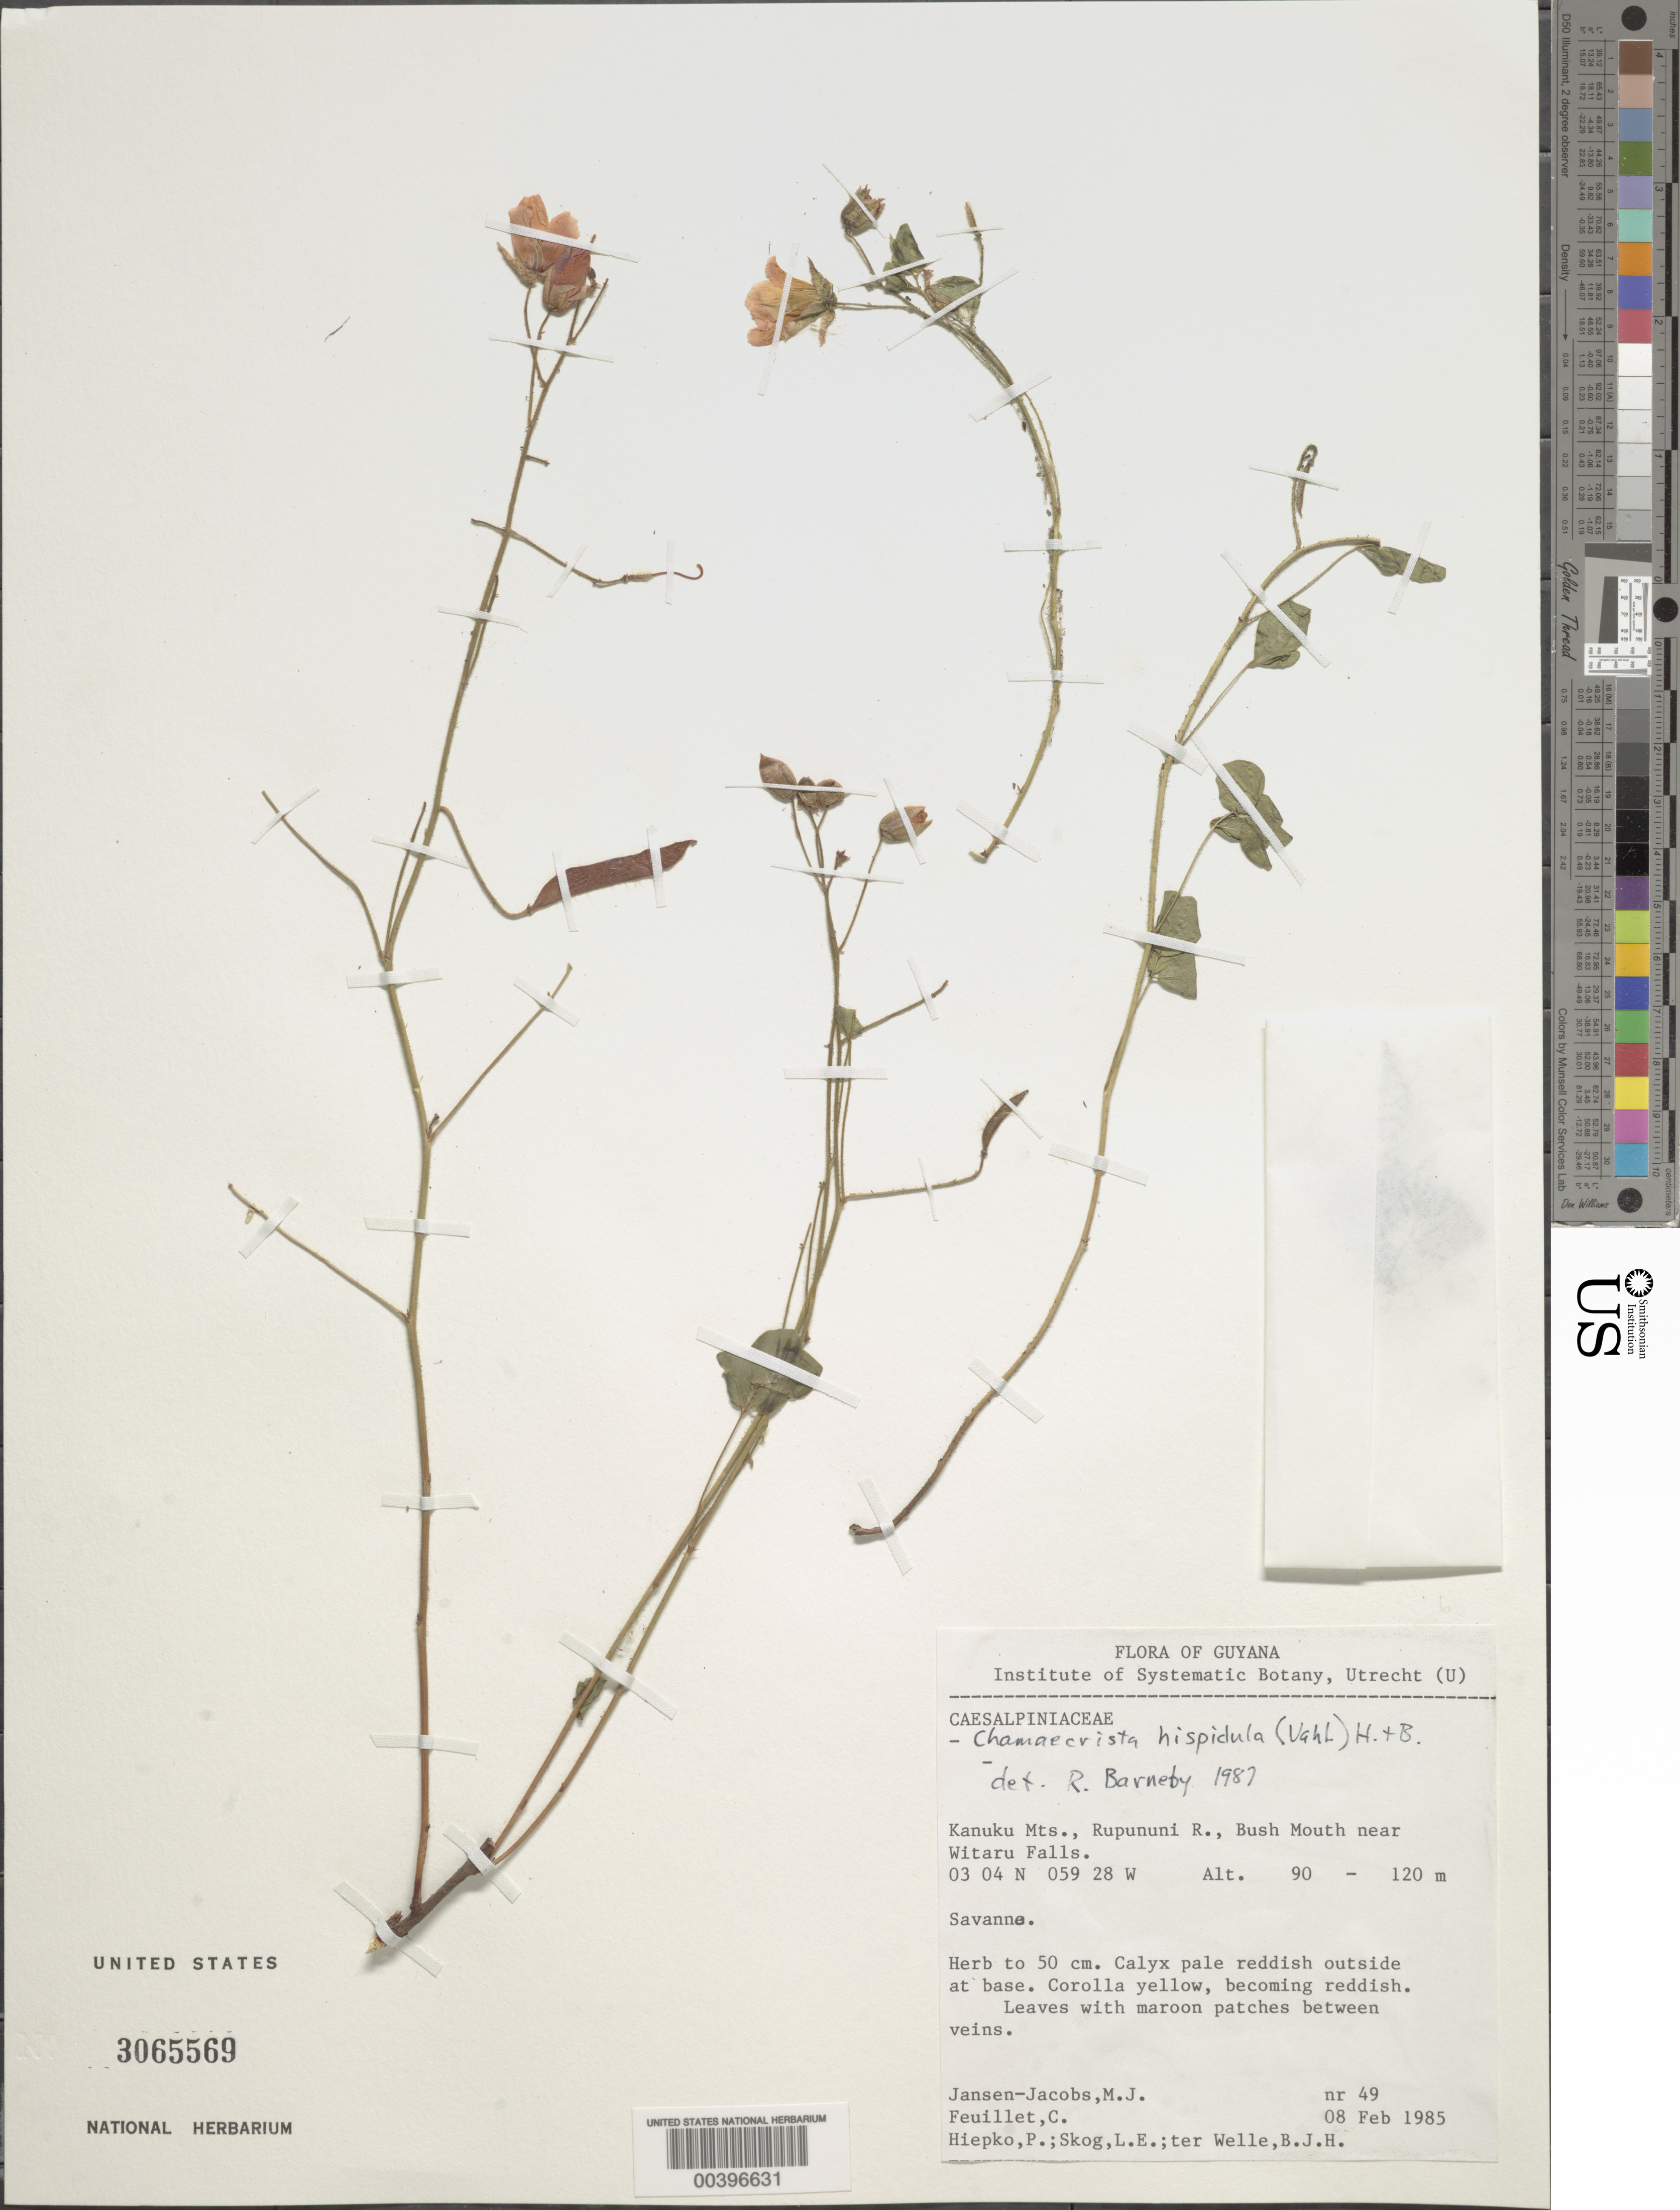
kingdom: Plantae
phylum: Tracheophyta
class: Magnoliopsida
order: Fabales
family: Fabaceae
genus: Chamaecrista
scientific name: Chamaecrista hispidula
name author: (Vahl) H.S. Irwin & Barneby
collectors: M. J. Jansen-Jacobs, C. Feuillet, P. H. Hiepko, L. E. Skog & B. Welle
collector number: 49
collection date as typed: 08 Feb 1985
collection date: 1985-02-08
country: Guyana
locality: Kanuku mts., rupununi r., bush mouth near witaru falls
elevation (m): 90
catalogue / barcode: US 3065569